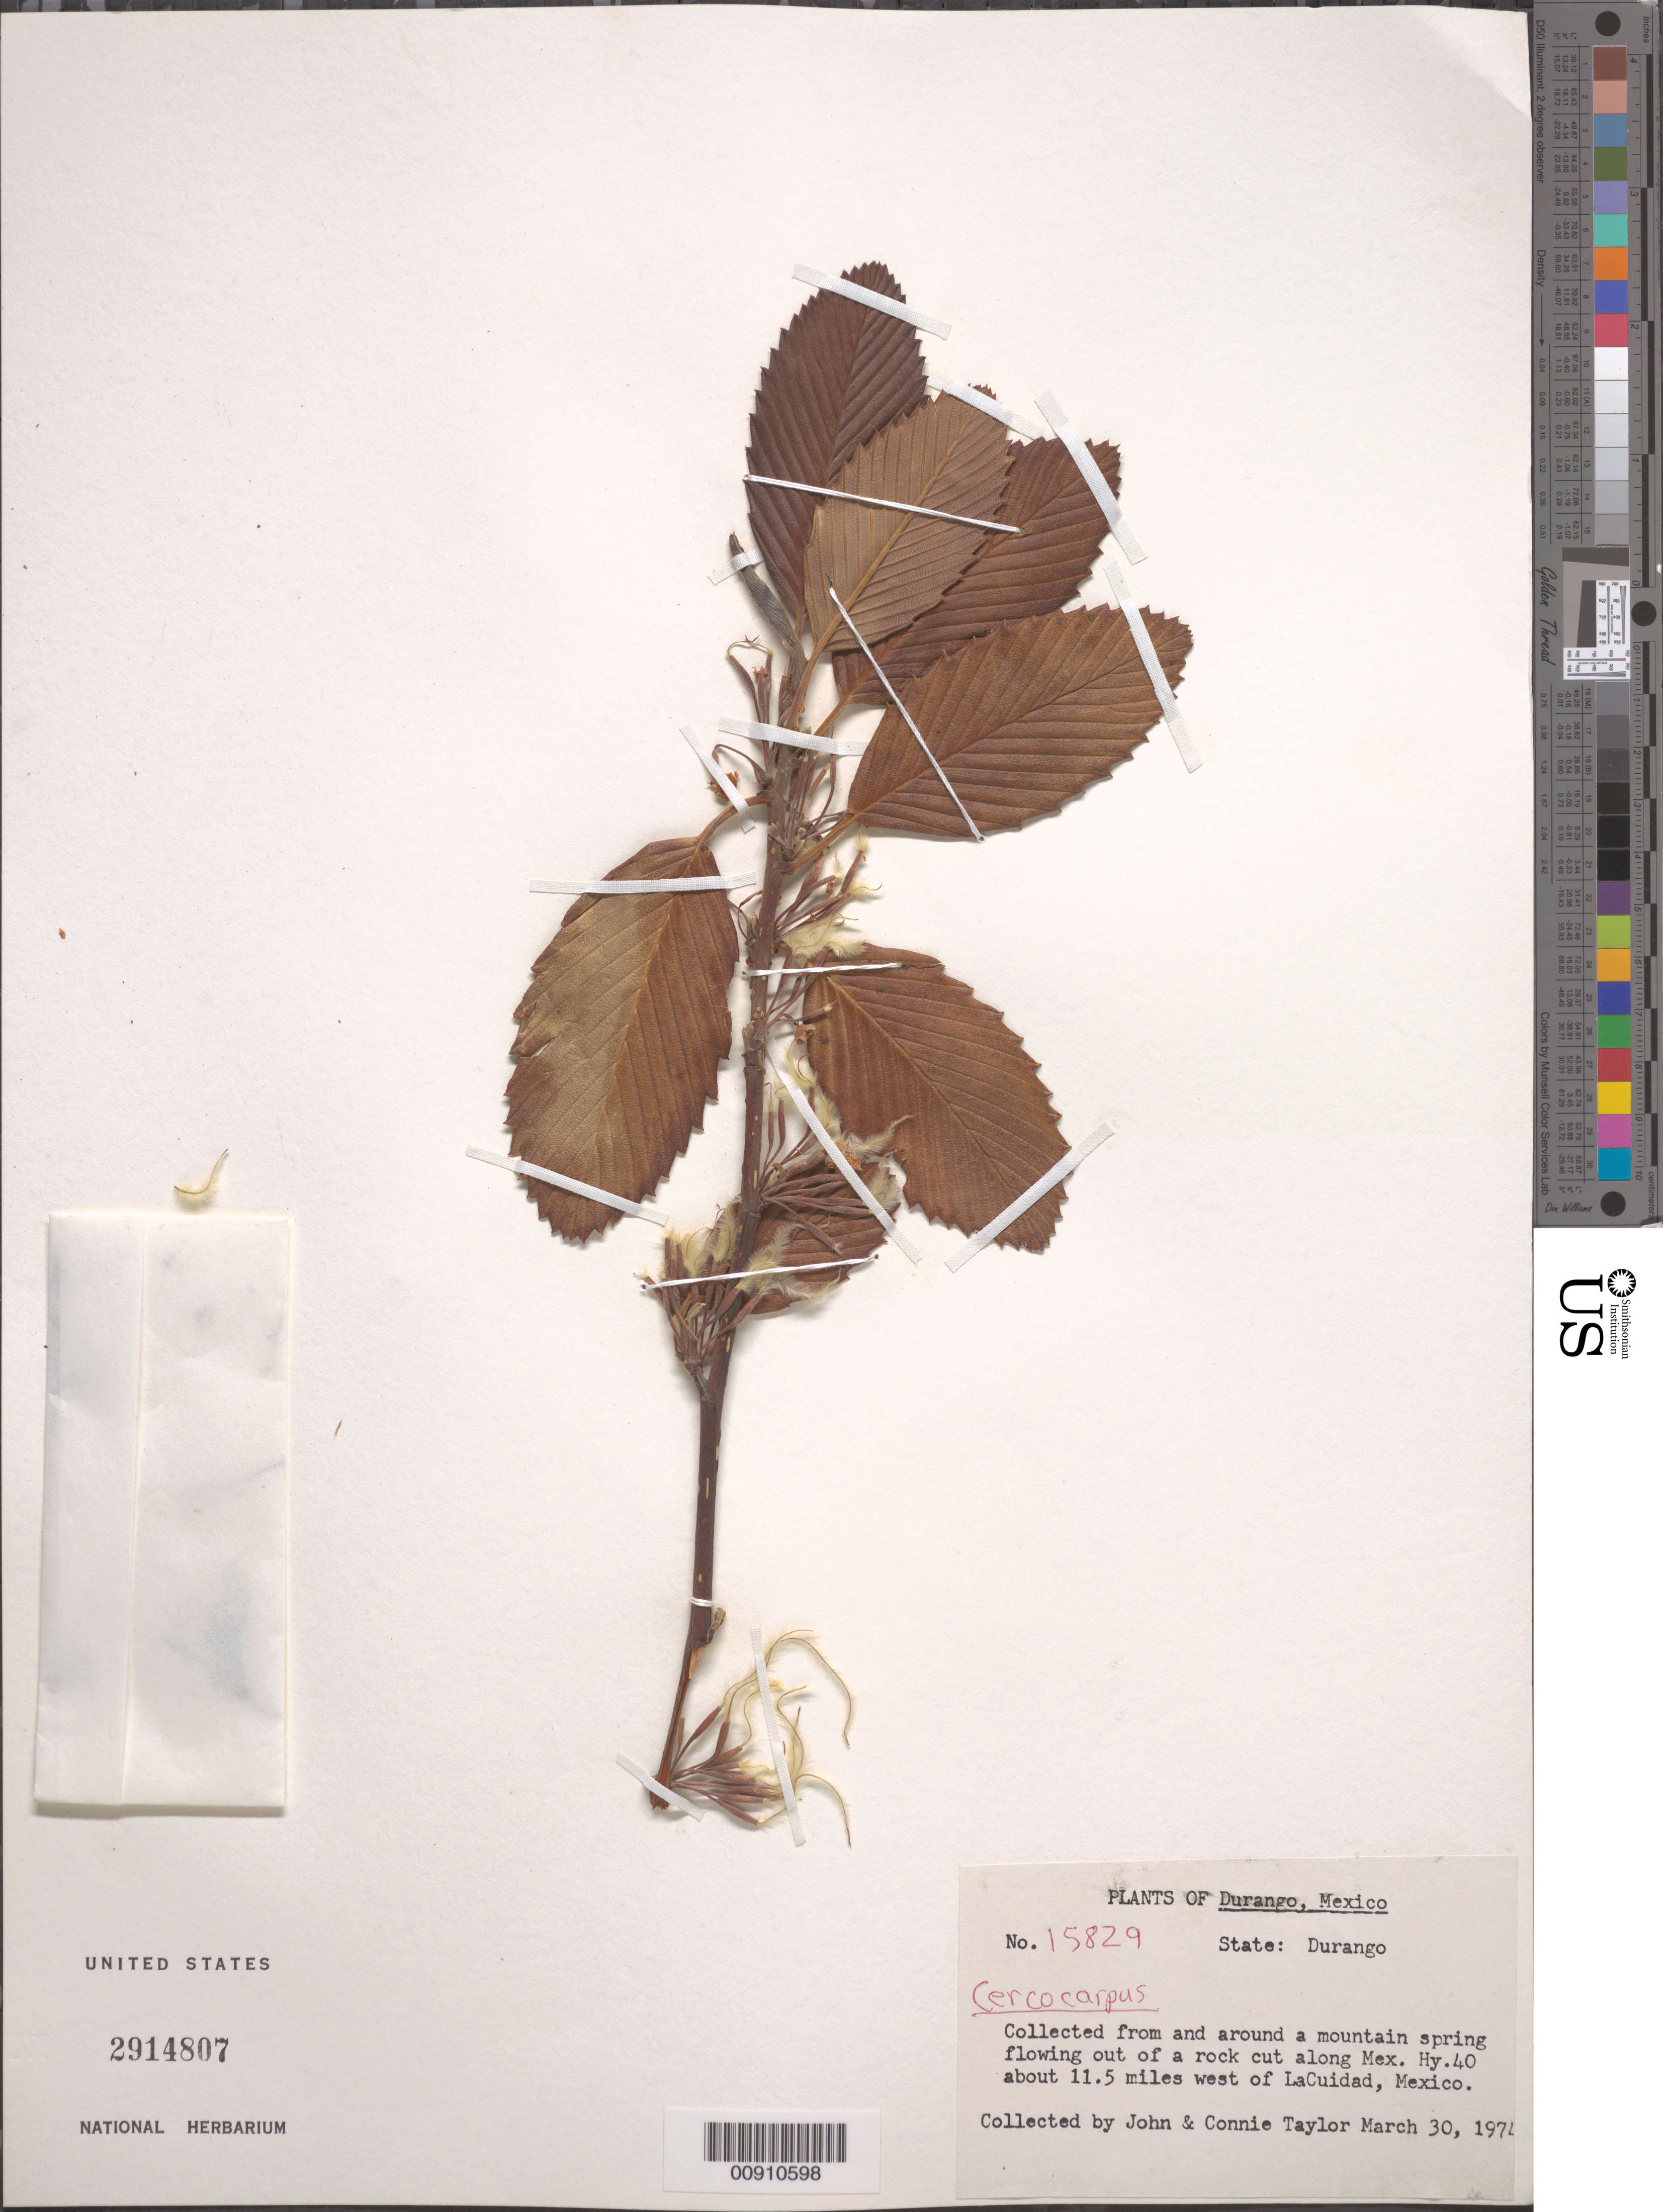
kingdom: Plantae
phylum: Tracheophyta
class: Magnoliopsida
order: Rosales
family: Rosaceae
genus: Cercocarpus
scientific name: Cercocarpus sp.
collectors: J. Taylor & C. Taylor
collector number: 15829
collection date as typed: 30 Mar 1974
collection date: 1974-03-30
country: Mexico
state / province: Durango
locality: Along Mex. Hwy. 40 about 11.5 miles west of La Ciudad, Durango.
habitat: From and around a mountain spring flowing out of a rock cut.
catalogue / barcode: US 2914807